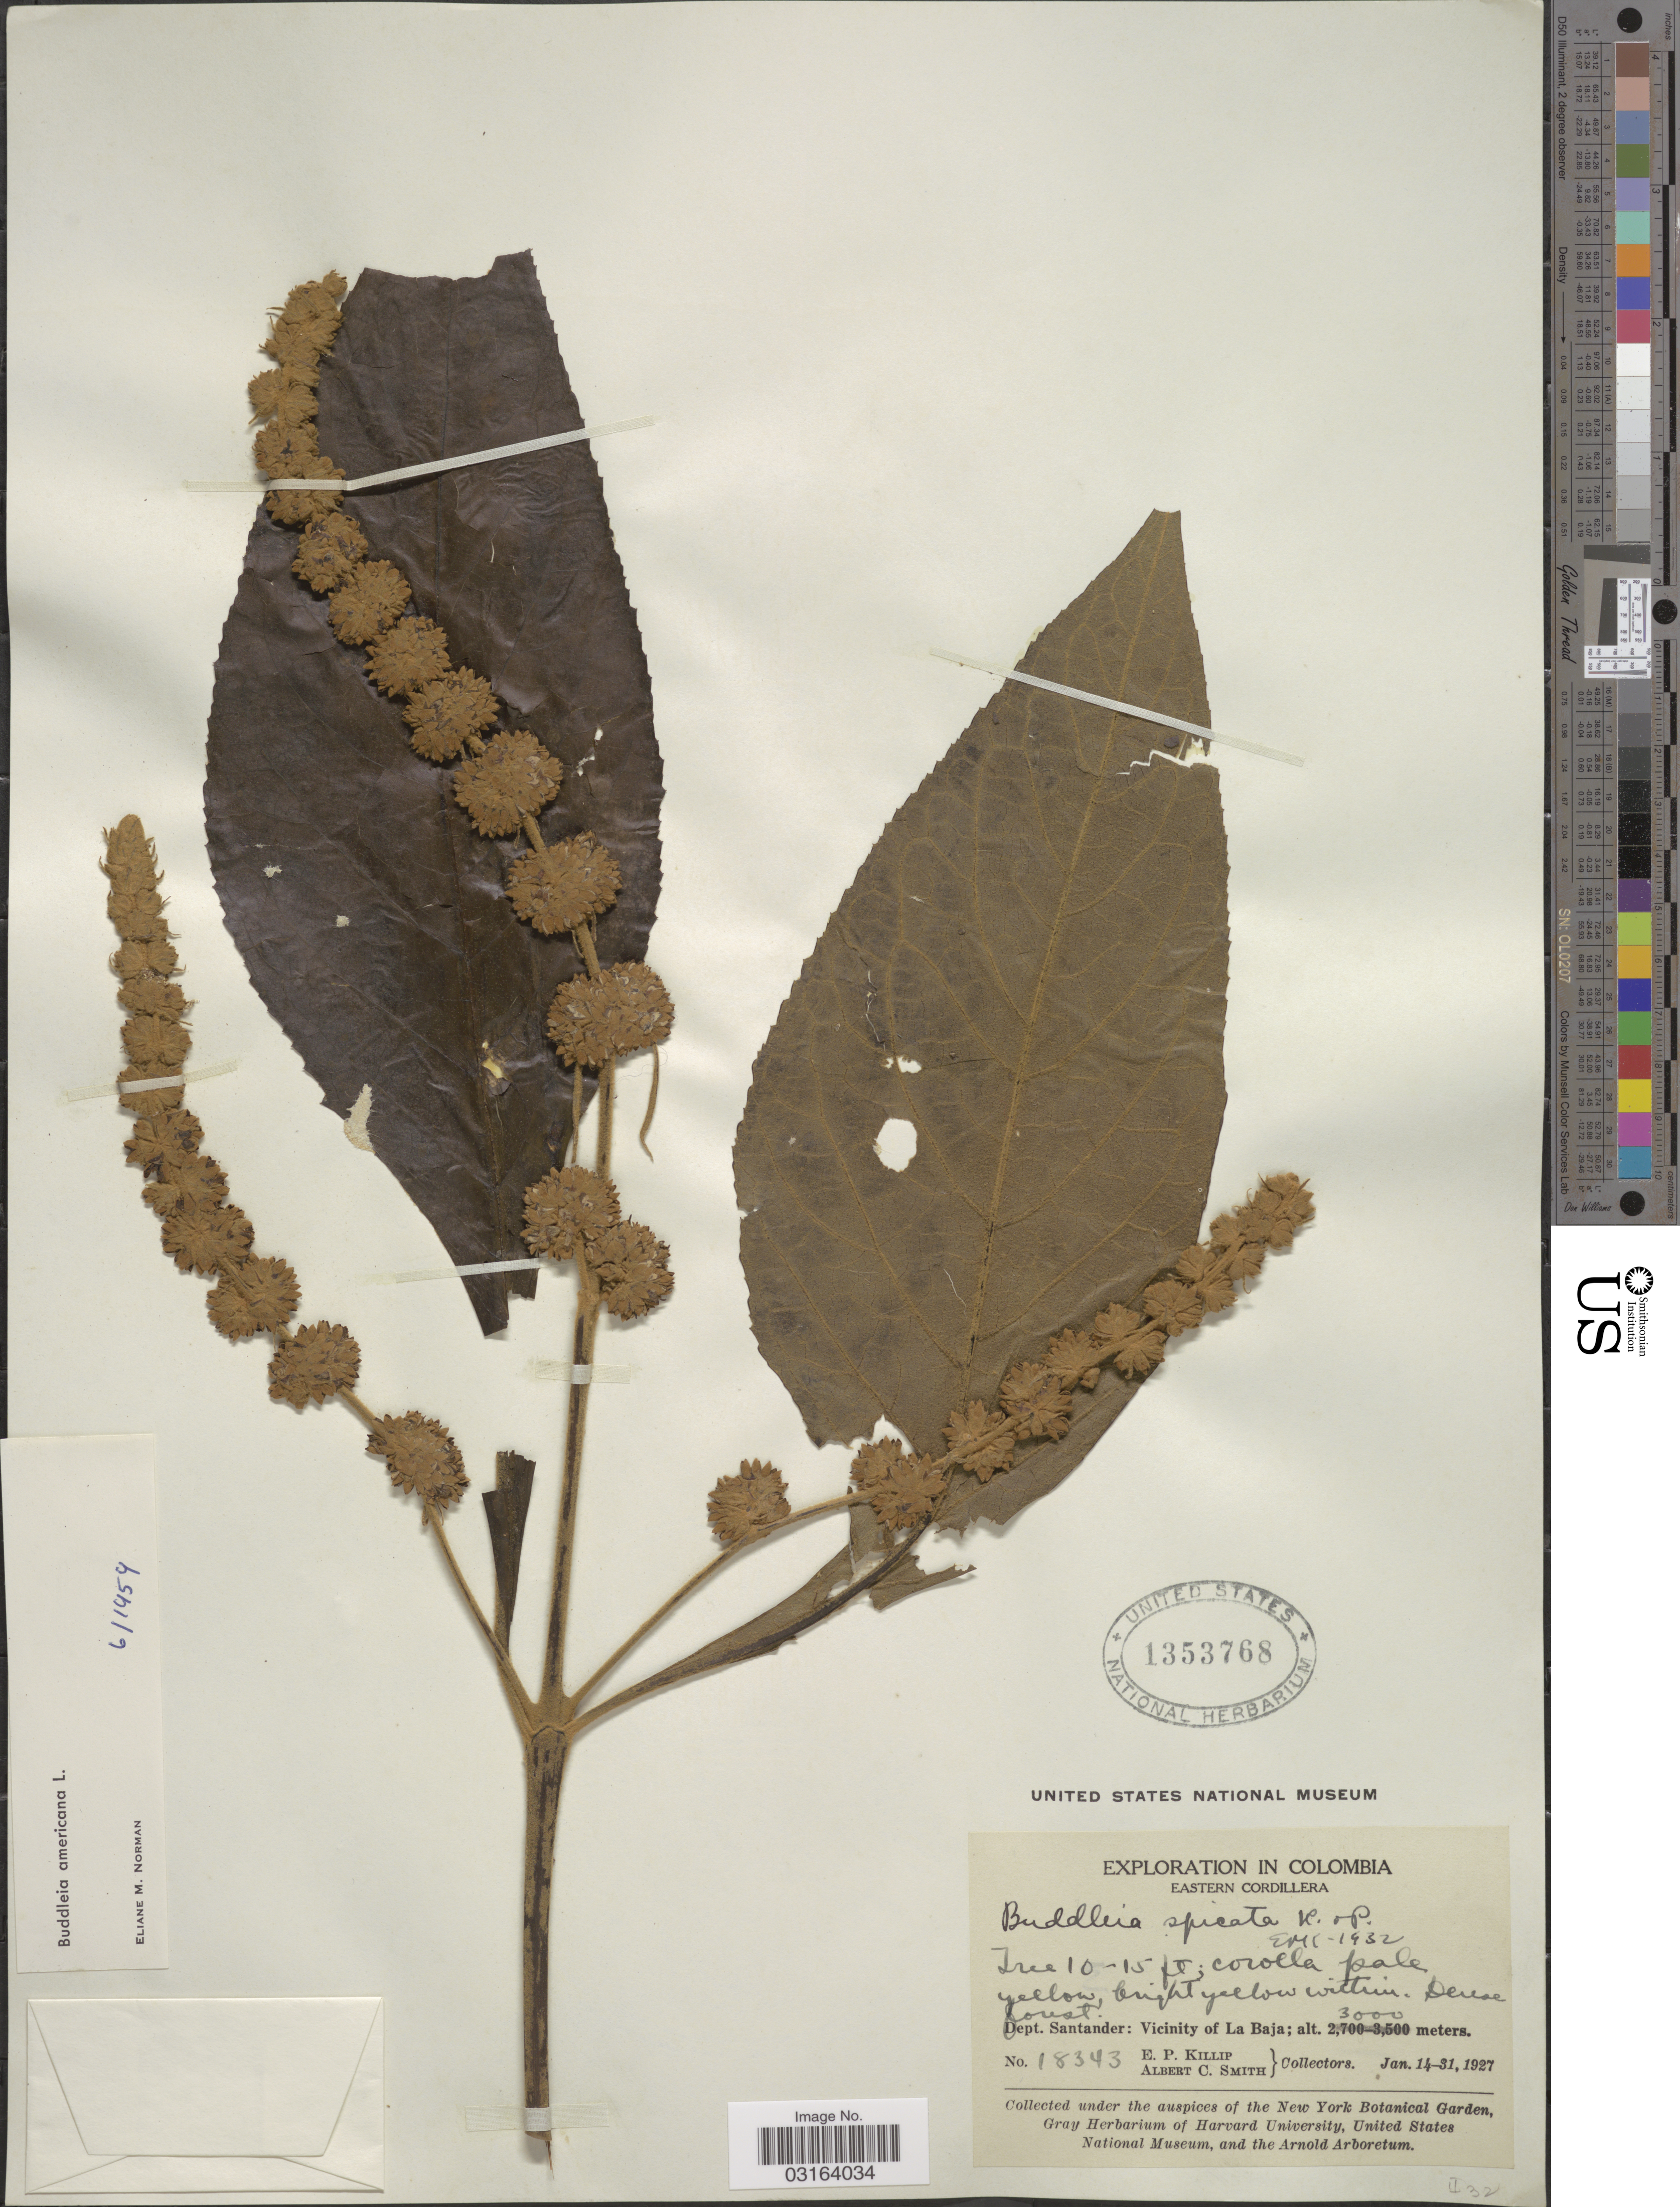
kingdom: Plantae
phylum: Tracheophyta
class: Magnoliopsida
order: Lamiales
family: Scrophulariaceae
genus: Buddleja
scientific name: Buddleja americana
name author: L.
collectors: E. P. Killip & A. C. Smith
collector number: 18343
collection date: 1927-01-14/1927-01-31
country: Colombia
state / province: Santander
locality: Eastern Cordillera, Dept. Santander: Vicinity of La Baja.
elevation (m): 3000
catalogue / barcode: US 1353768